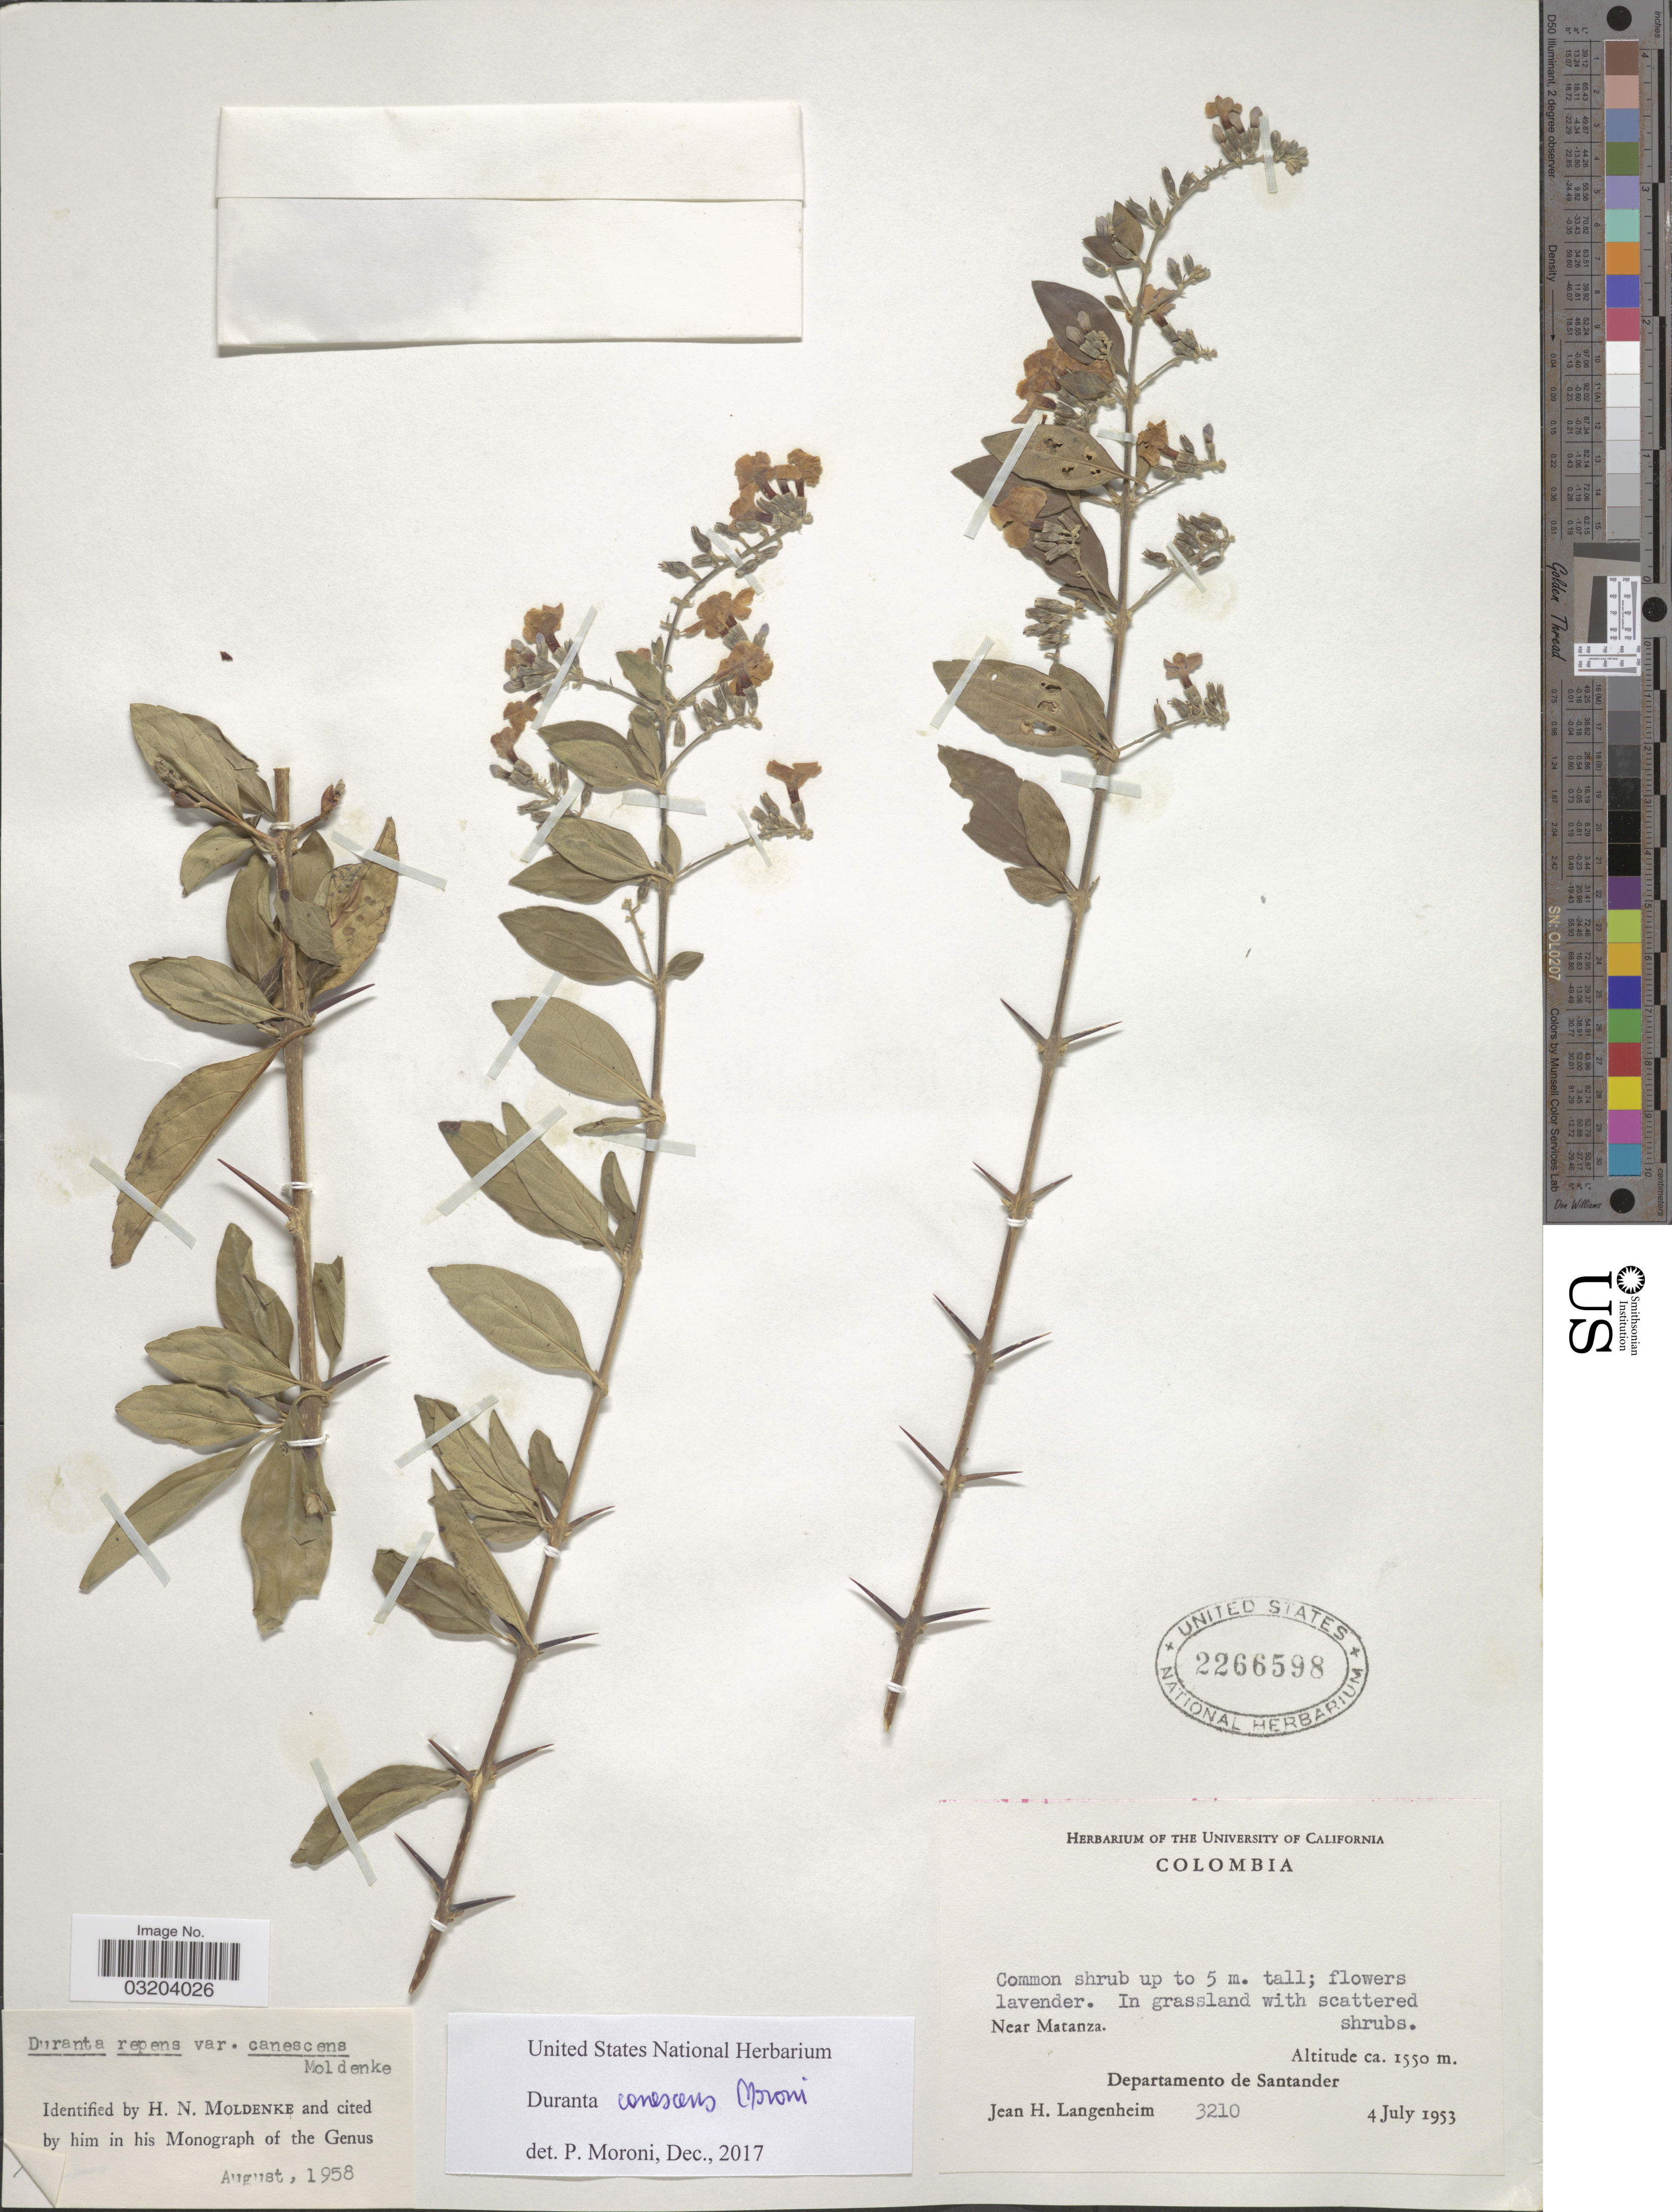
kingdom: Plantae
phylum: Tracheophyta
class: Magnoliopsida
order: Lamiales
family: Verbenaceae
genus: Duranta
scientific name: Duranta canescens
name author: (Moldenke) P. Moroni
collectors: J. H. Langenheim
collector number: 3210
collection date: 1953-07-04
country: Colombia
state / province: Santander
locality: Near Matanza. Departamento de Santander.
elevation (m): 1550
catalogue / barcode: US 2266598